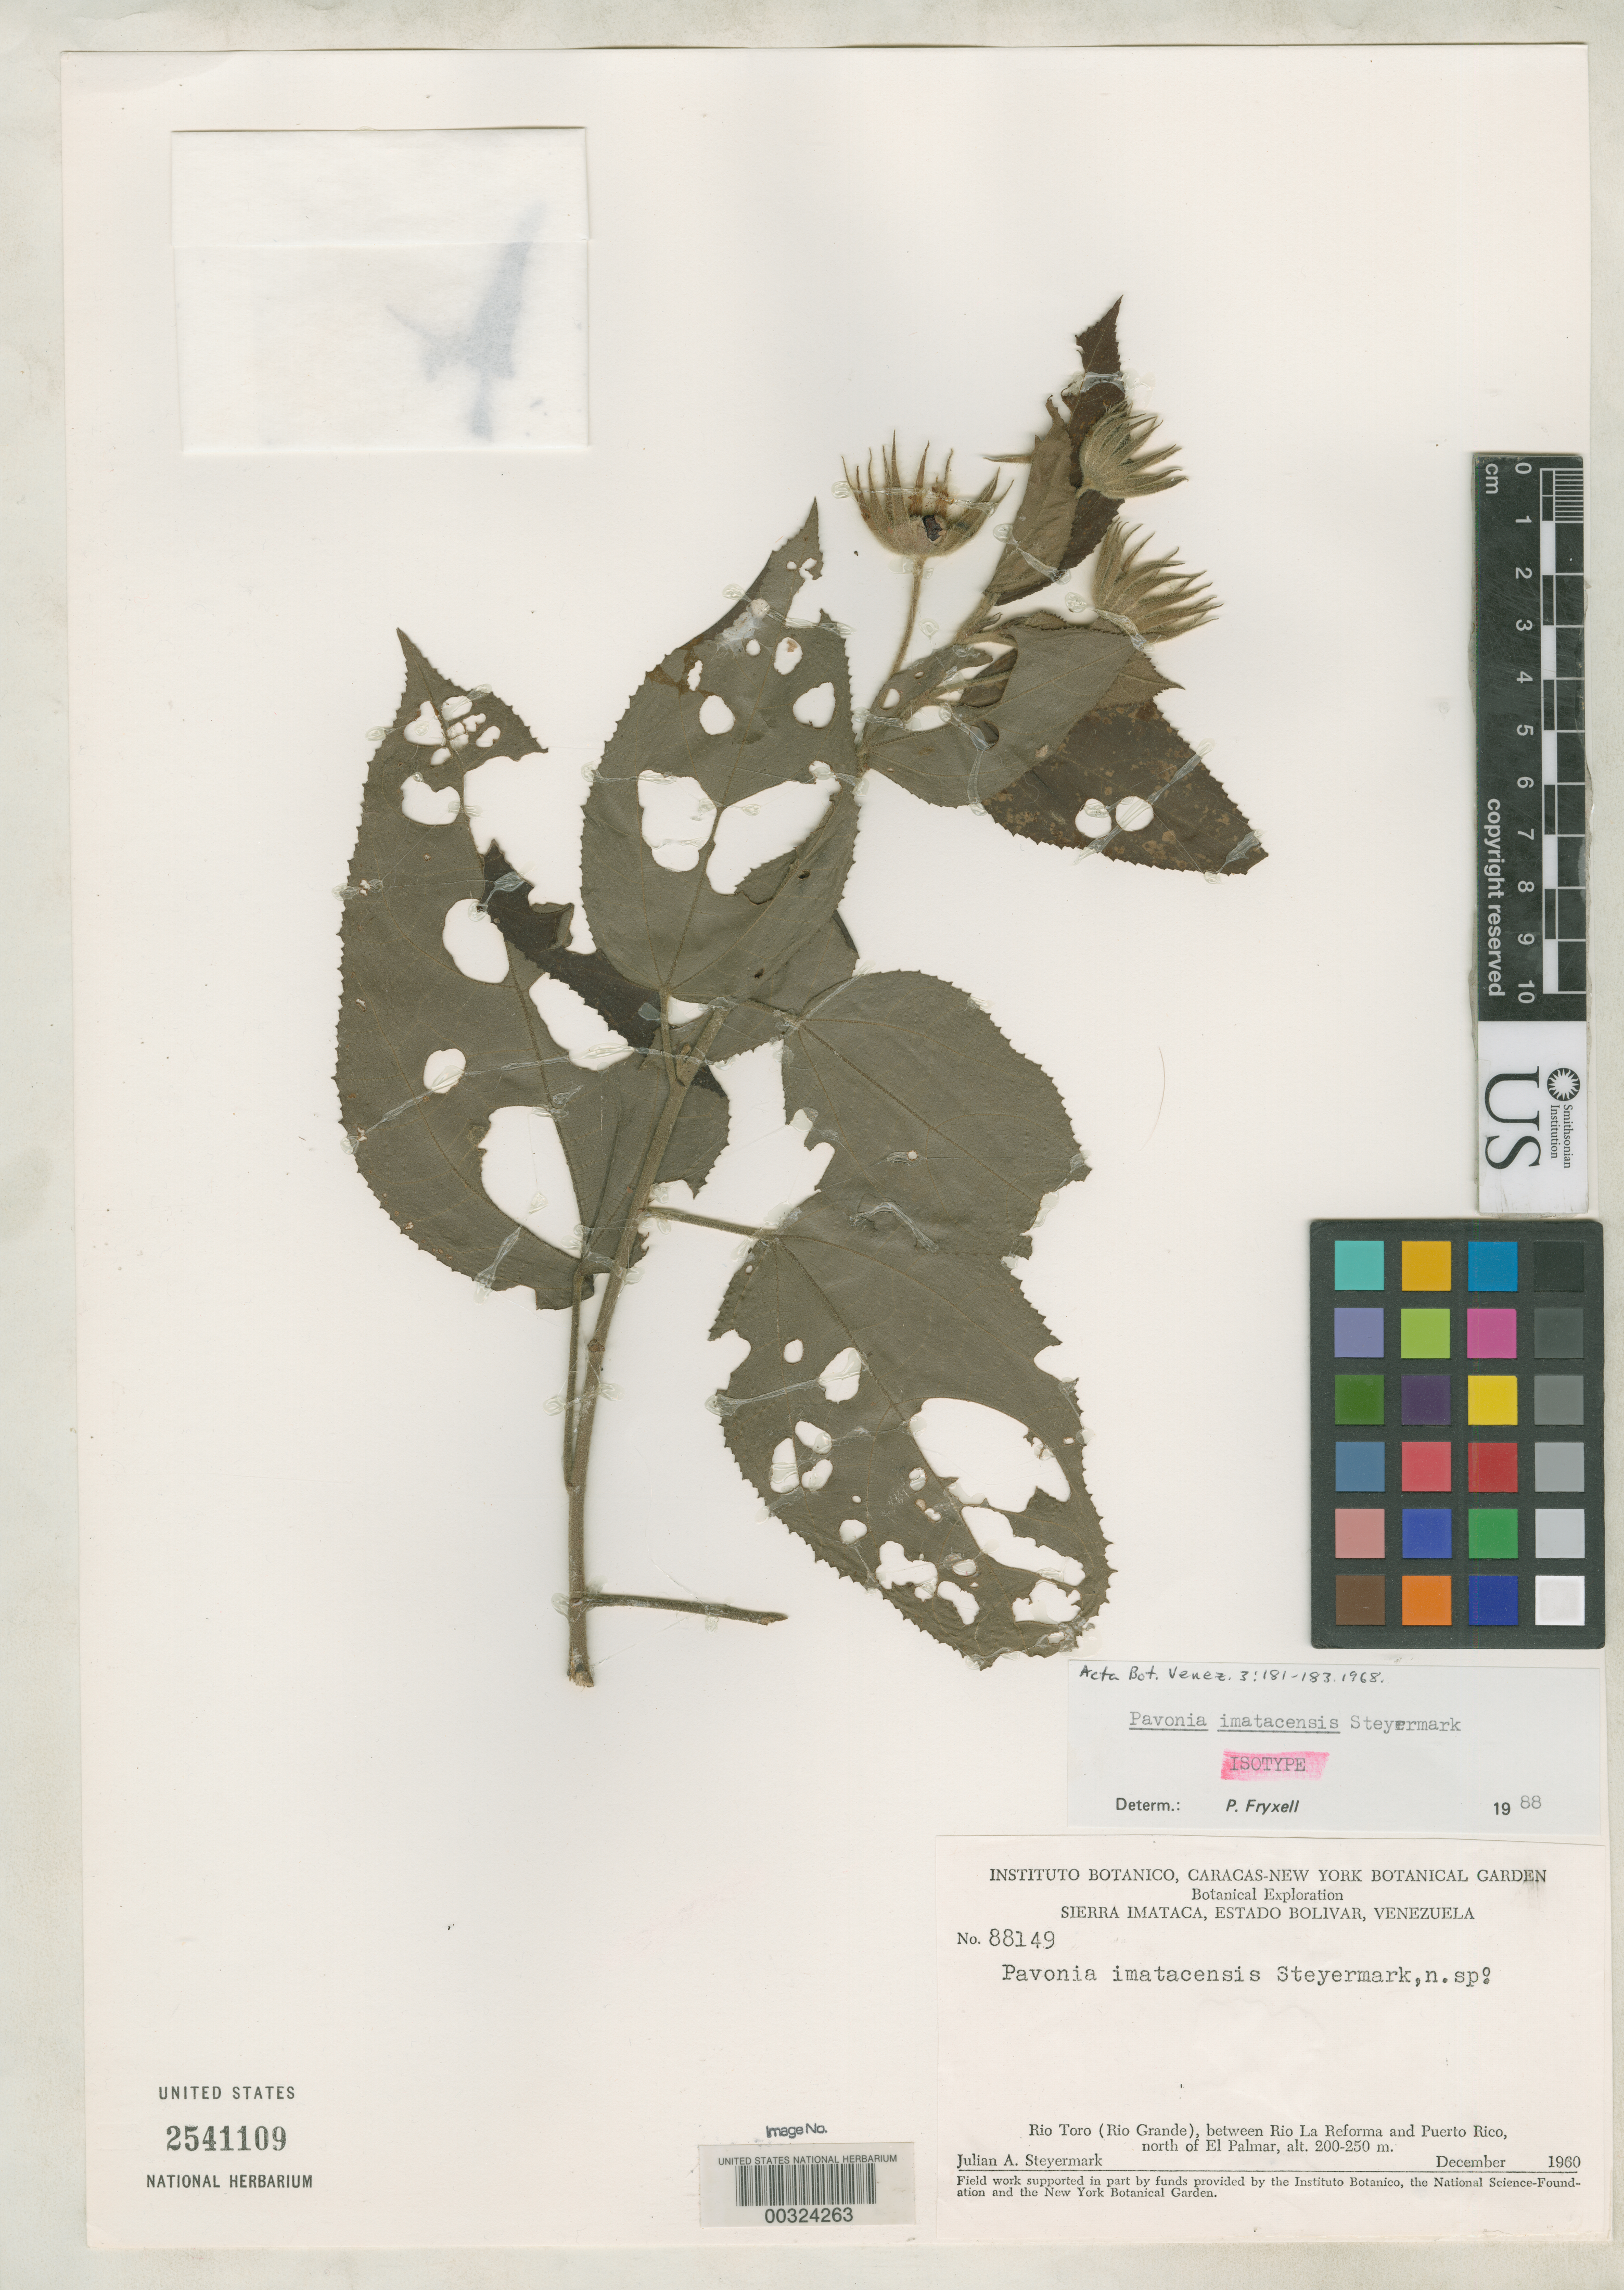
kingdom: Plantae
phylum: Tracheophyta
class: Magnoliopsida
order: Malvales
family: Malvaceae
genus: Pavonia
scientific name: Pavonia imatacensis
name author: Steyerm.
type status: Isotype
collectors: J. Steyermark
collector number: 88149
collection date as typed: Dec 1989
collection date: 1989-12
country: Venezuela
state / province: Bolivar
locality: Rio Toro (Rio Grande), between Rio Lareforma & Puerto Rico, N of El Palmar.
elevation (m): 200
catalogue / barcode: US 2541109